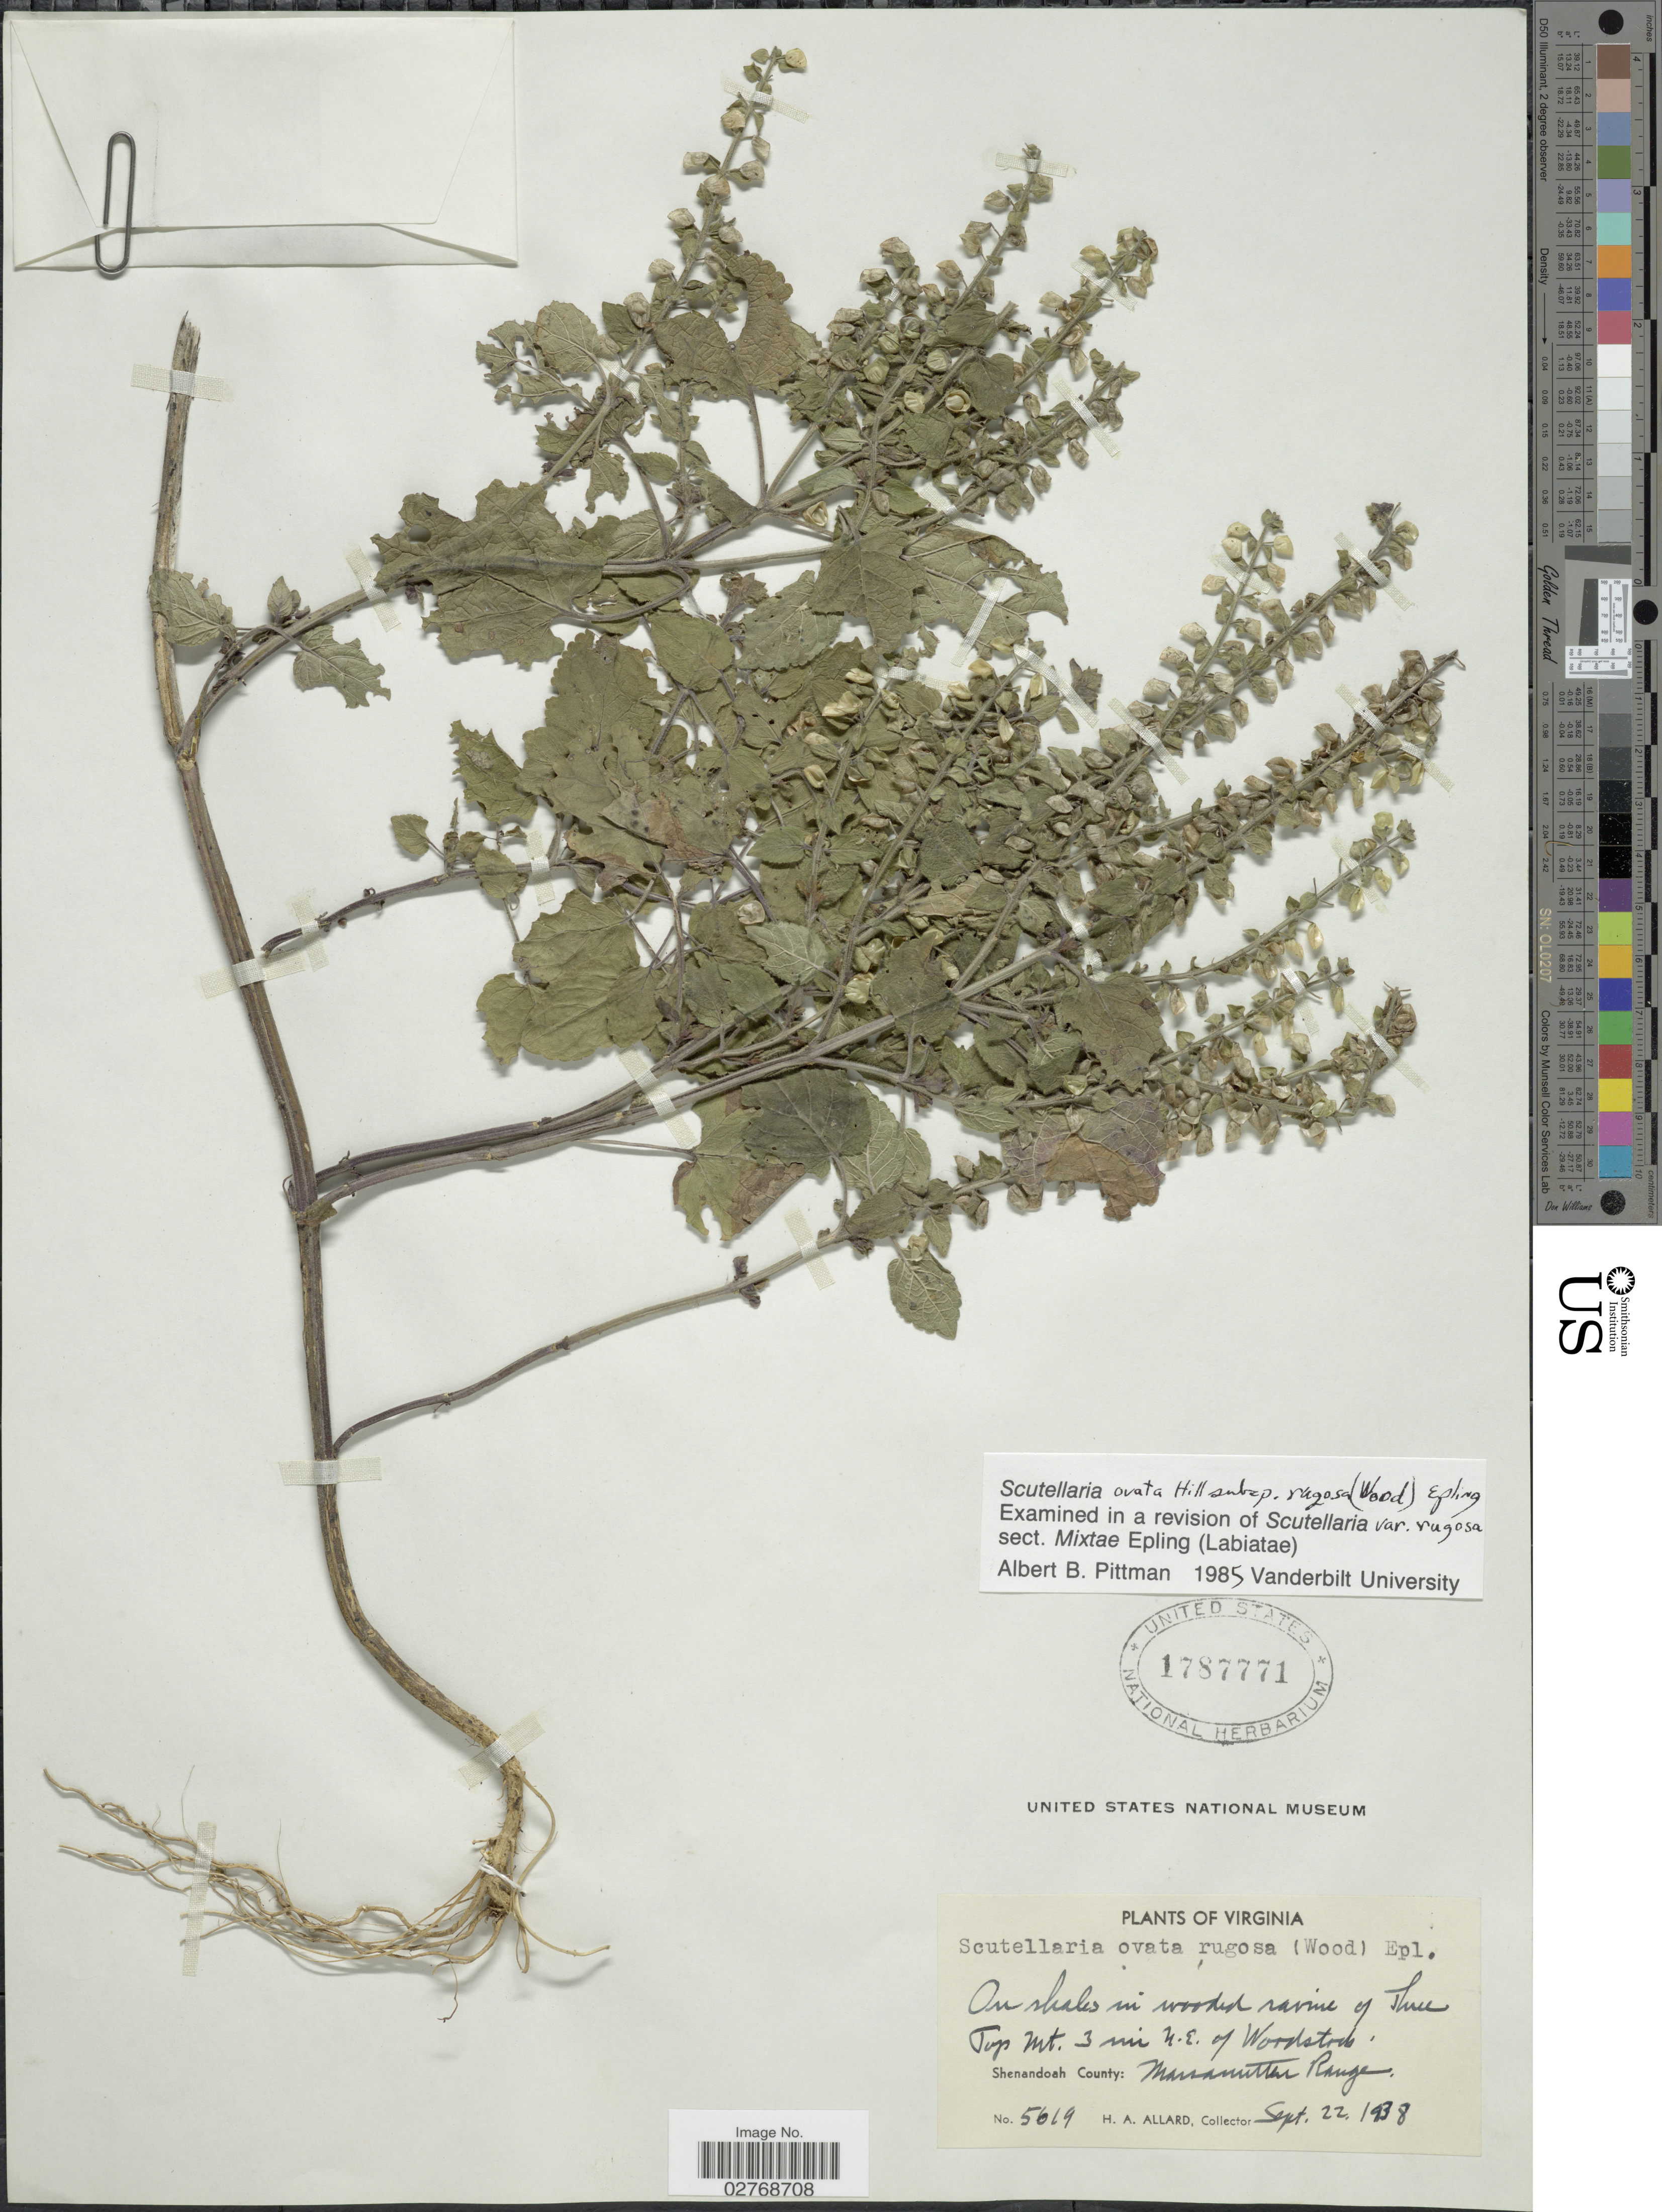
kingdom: Plantae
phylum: Tracheophyta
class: Magnoliopsida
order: Lamiales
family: Lamiaceae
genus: Scutellaria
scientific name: Scutellaria ovata subsp. rugosa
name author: (Alph. Wood) Epling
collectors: H. A. Allard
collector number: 5619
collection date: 1938-09-22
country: United States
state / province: Virginia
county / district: Shenandoah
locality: In wooded ravine of Three Top Mt. 3 mi. N.E. of Woodstock, Shenandoah County: Massanutten Range.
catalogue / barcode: US 1787771